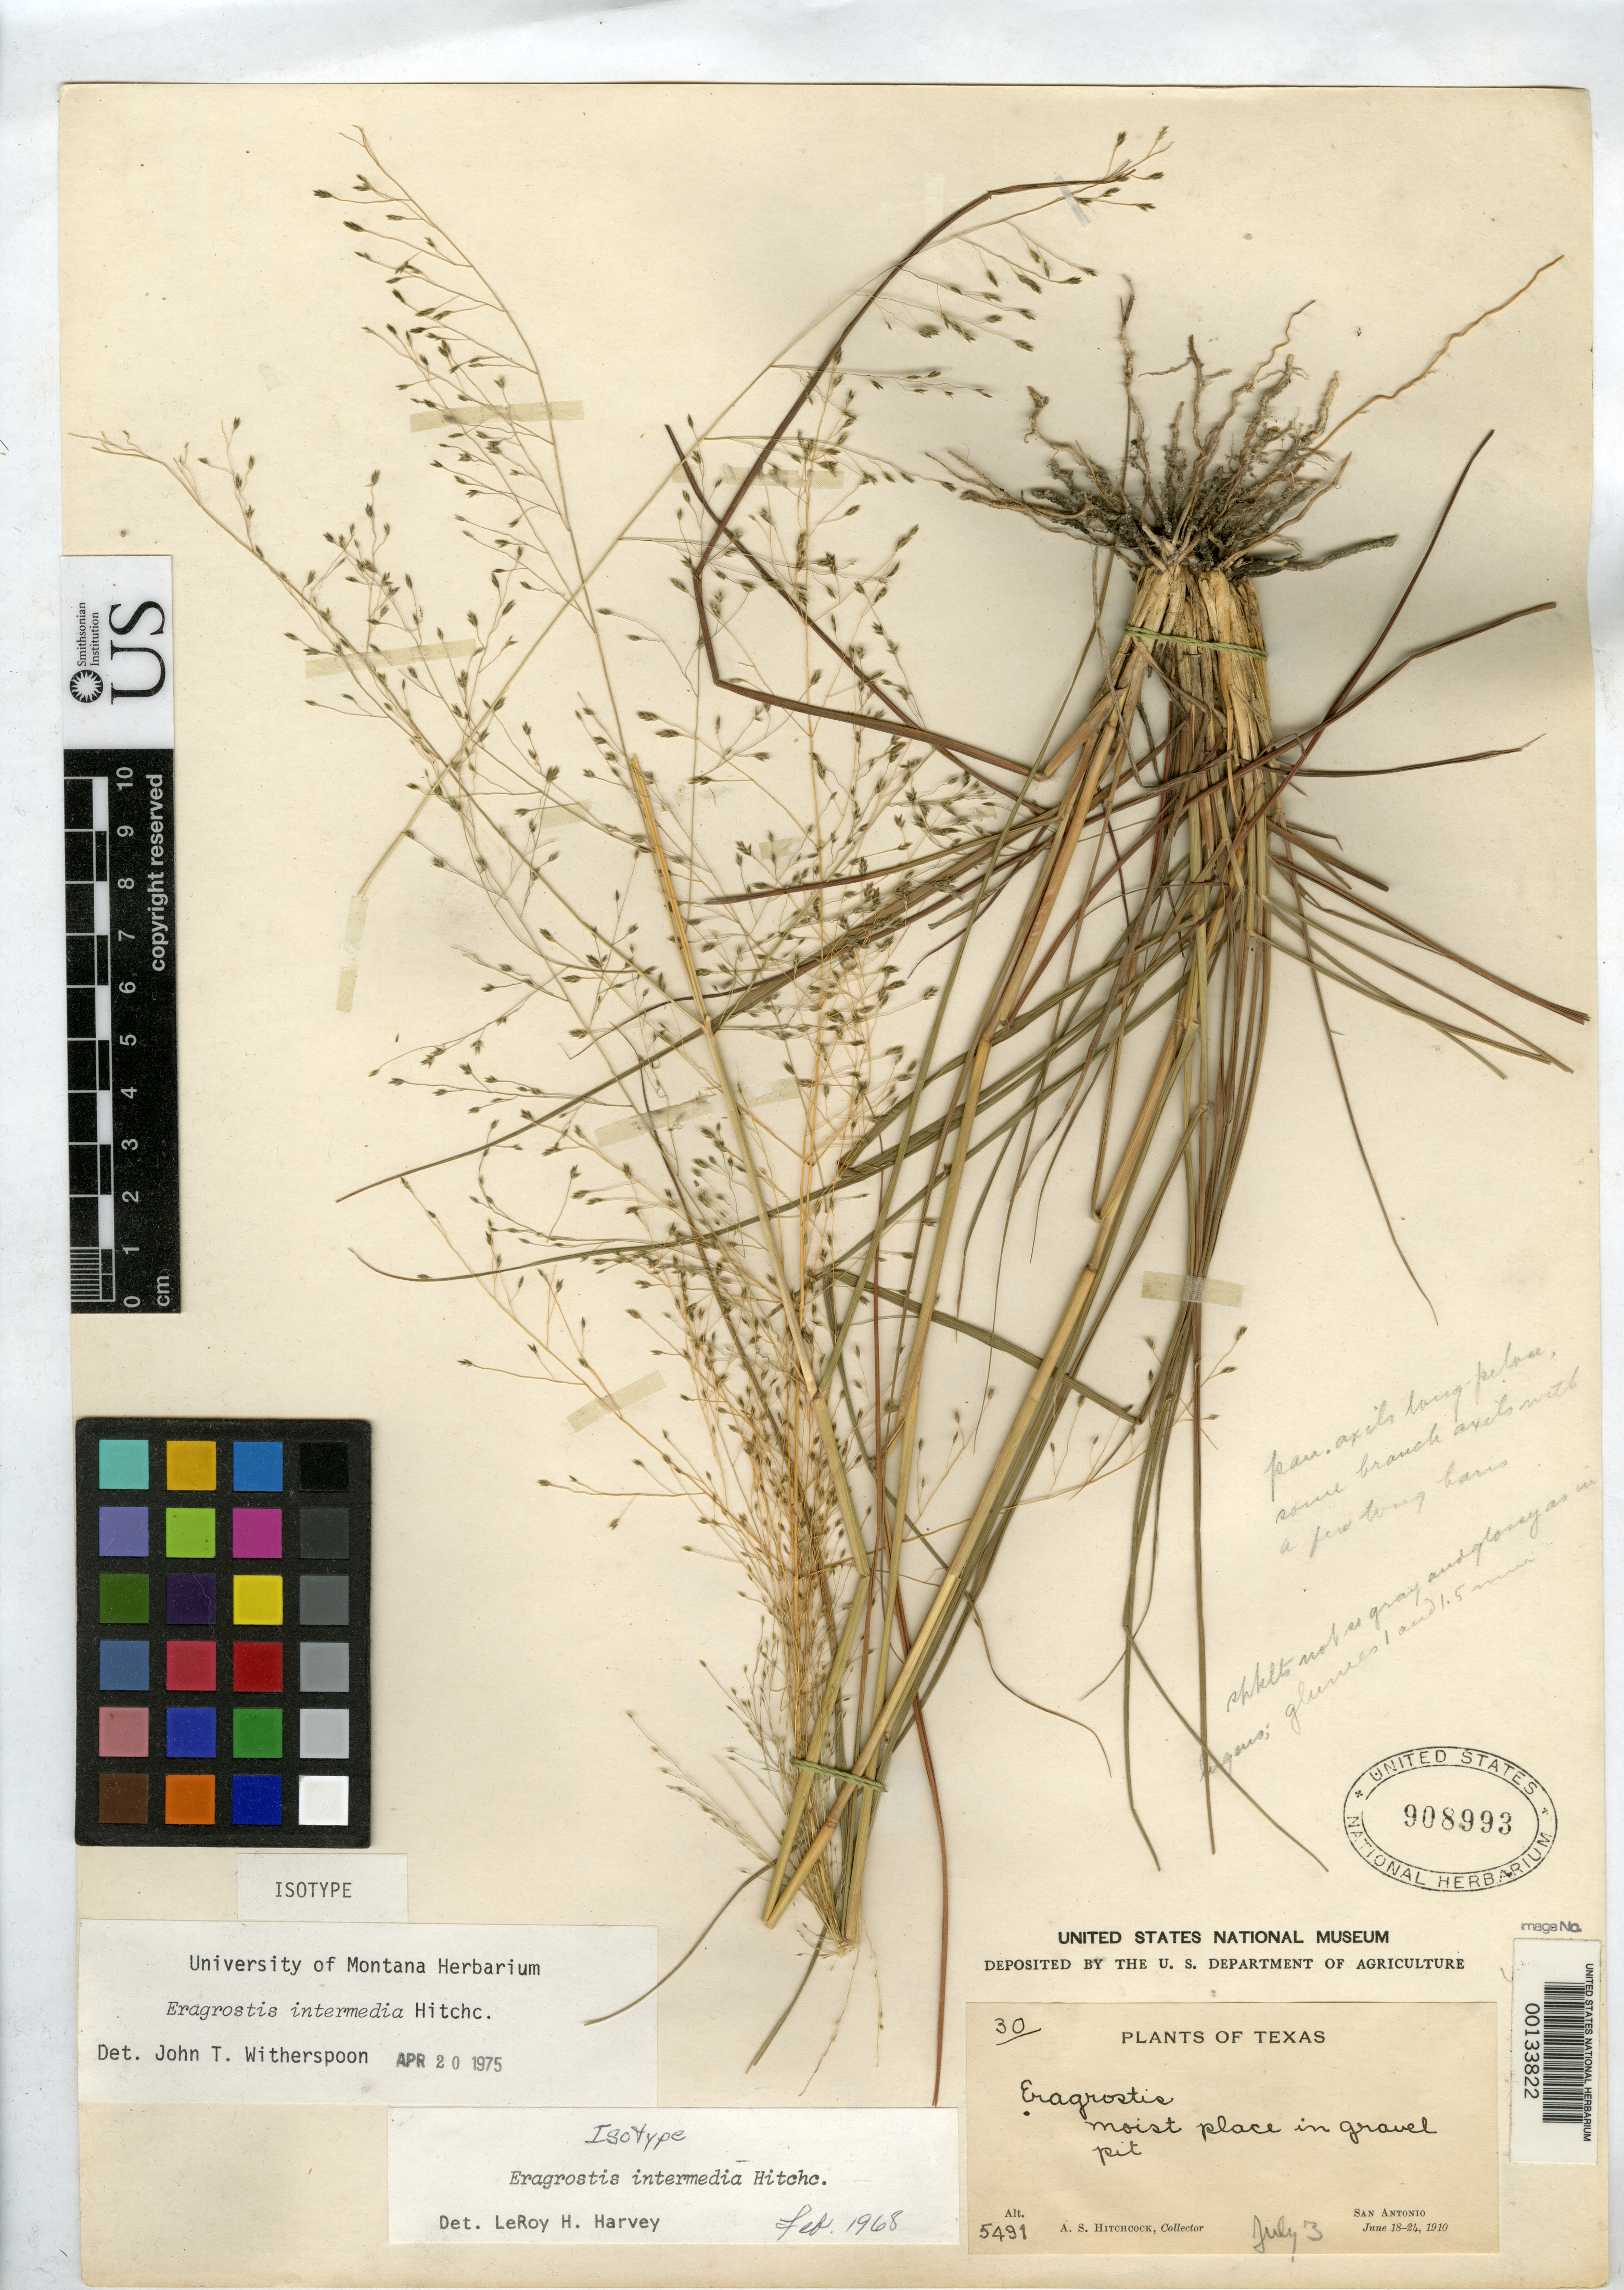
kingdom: Plantae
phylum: Tracheophyta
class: Liliopsida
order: Poales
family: Poaceae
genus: Eragrostis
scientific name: Eragrostis intermedia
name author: Hitchc.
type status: Isotype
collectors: A. S. Hitchcock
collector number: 5491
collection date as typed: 03 Jul 1910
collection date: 1910-07-03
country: United States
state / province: Texas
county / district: Bexar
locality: Near San Antonio.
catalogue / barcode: US 908993